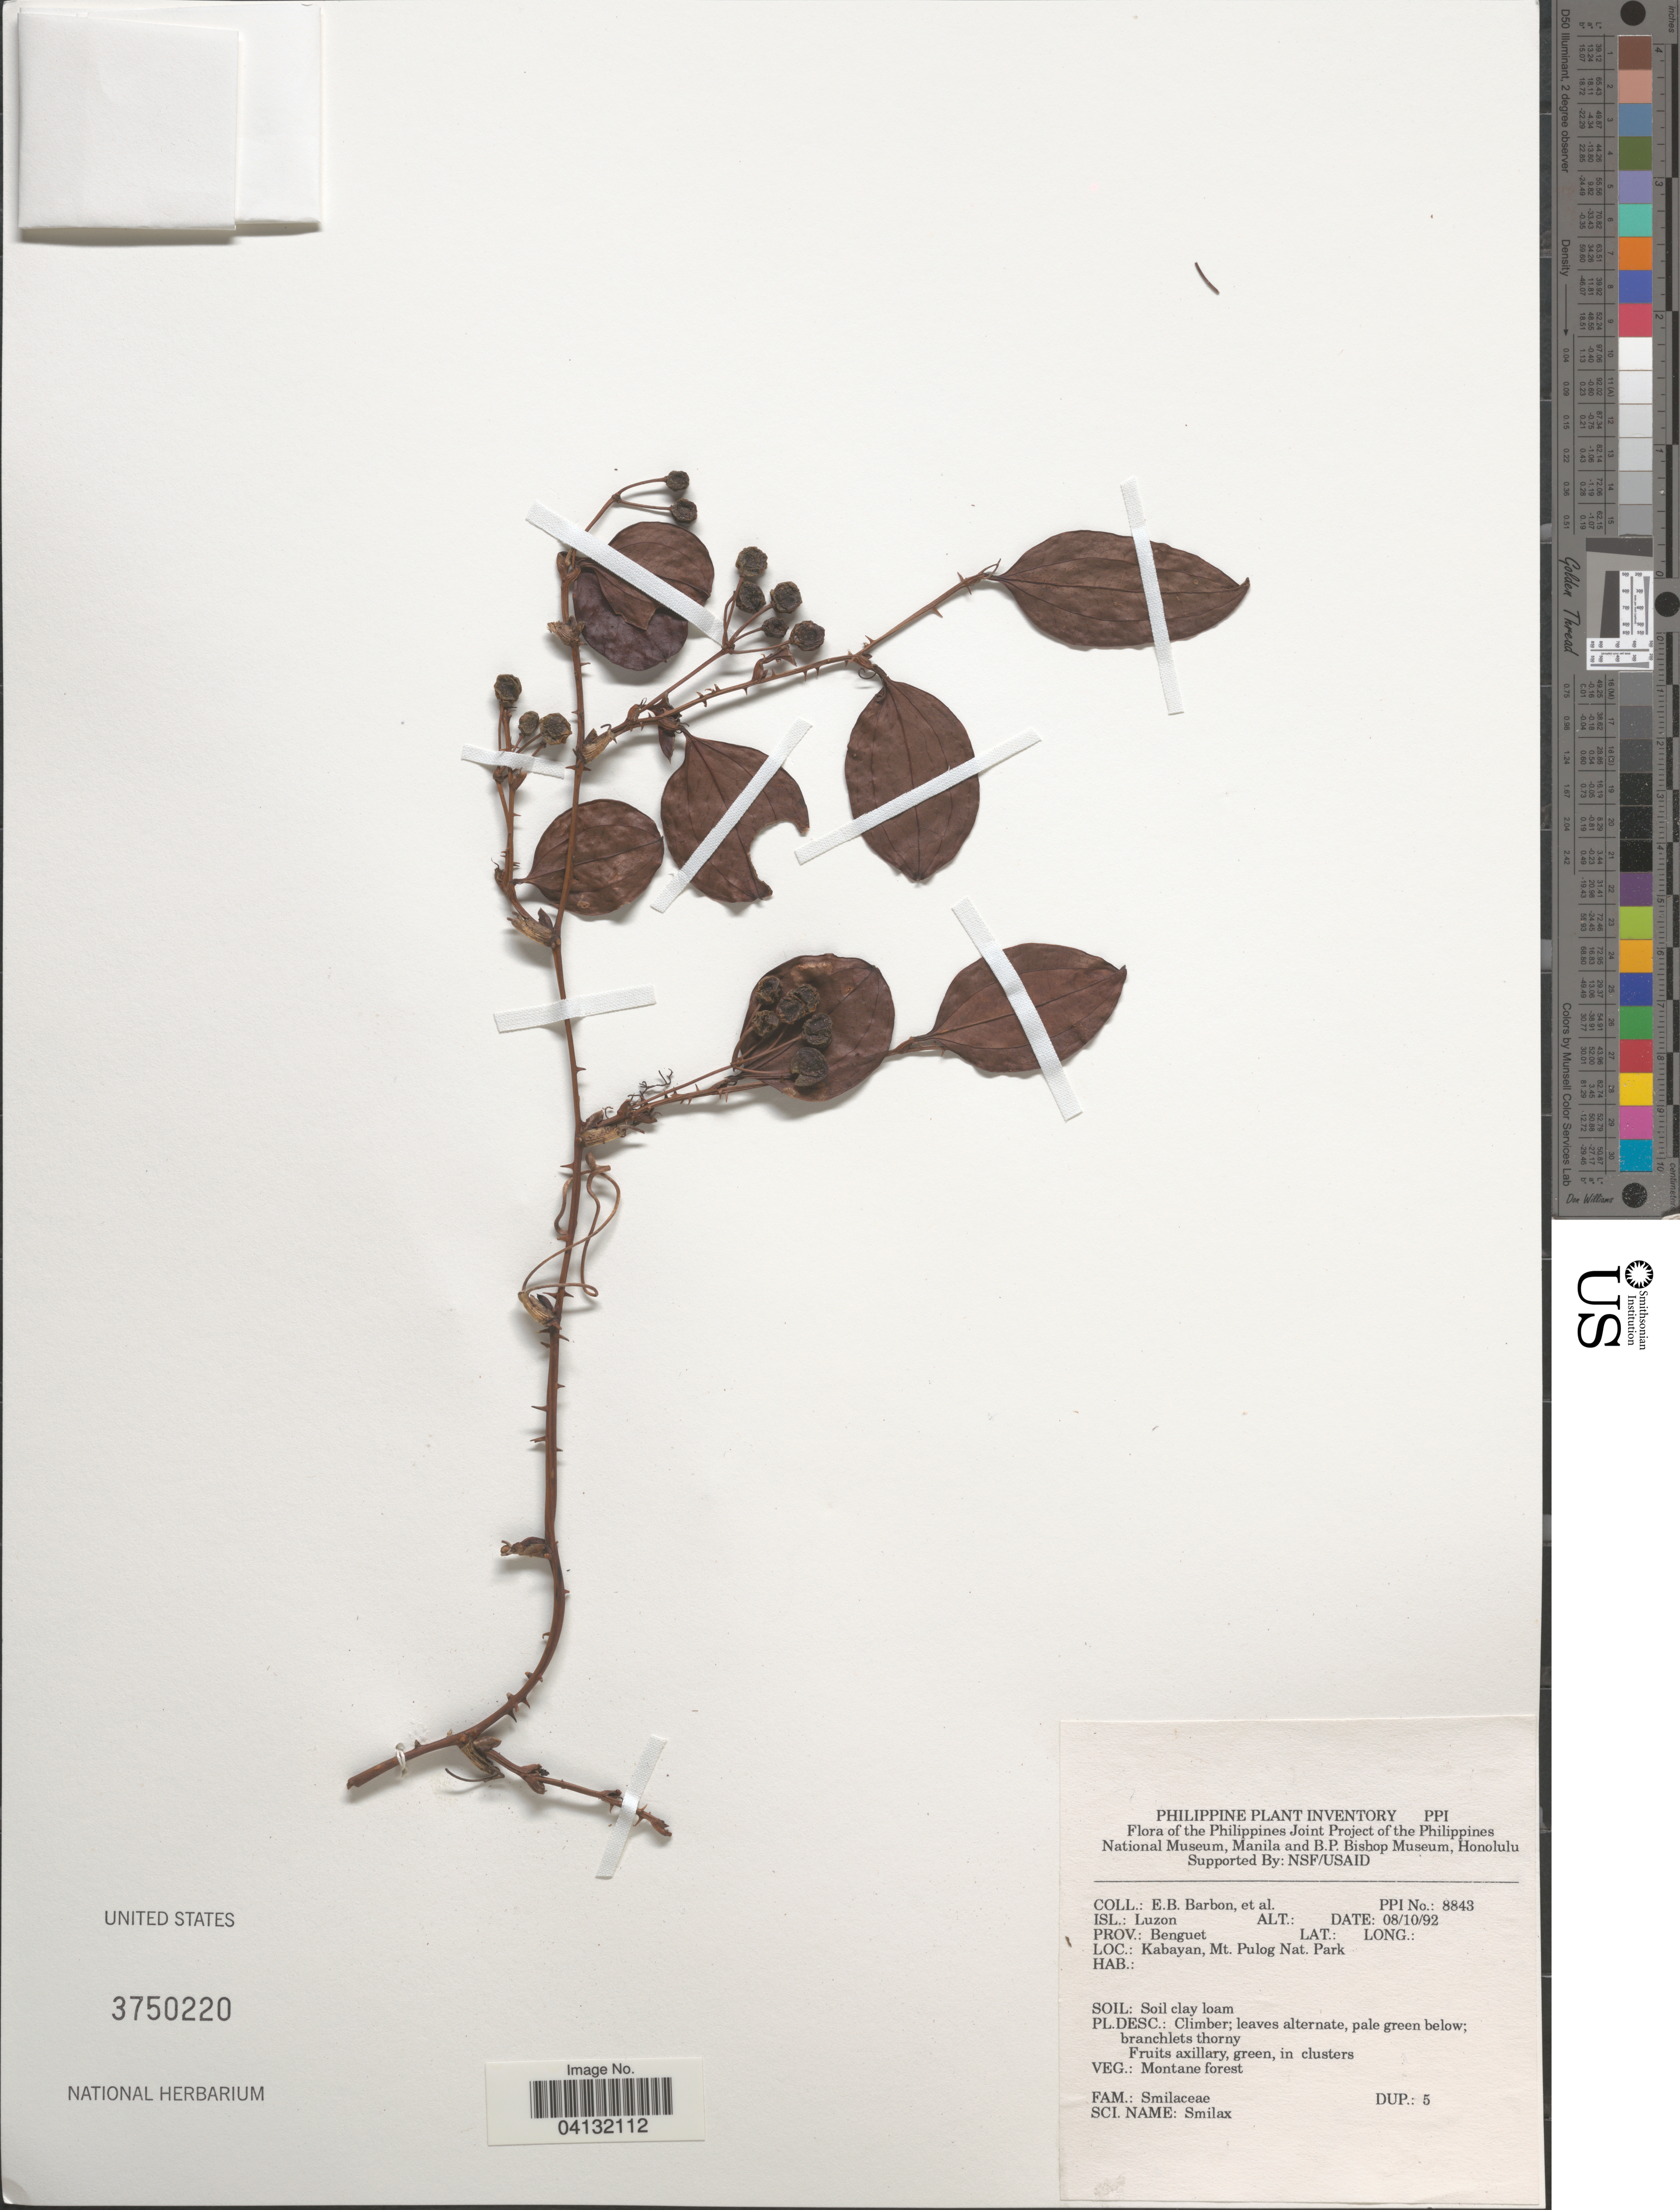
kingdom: Plantae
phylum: Tracheophyta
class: Liliopsida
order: Liliales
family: Smilacaceae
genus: Smilax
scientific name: Smilax sp.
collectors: E. Barbon & et al.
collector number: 8843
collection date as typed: Transcribed d/m/y: 8/10/92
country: Philippines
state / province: Cordillera (Administrative Region)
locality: Isl.: Luzon. Prov.: Benguet. Kabayan, Mt. Pulog Nat. Park.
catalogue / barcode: US 3750220